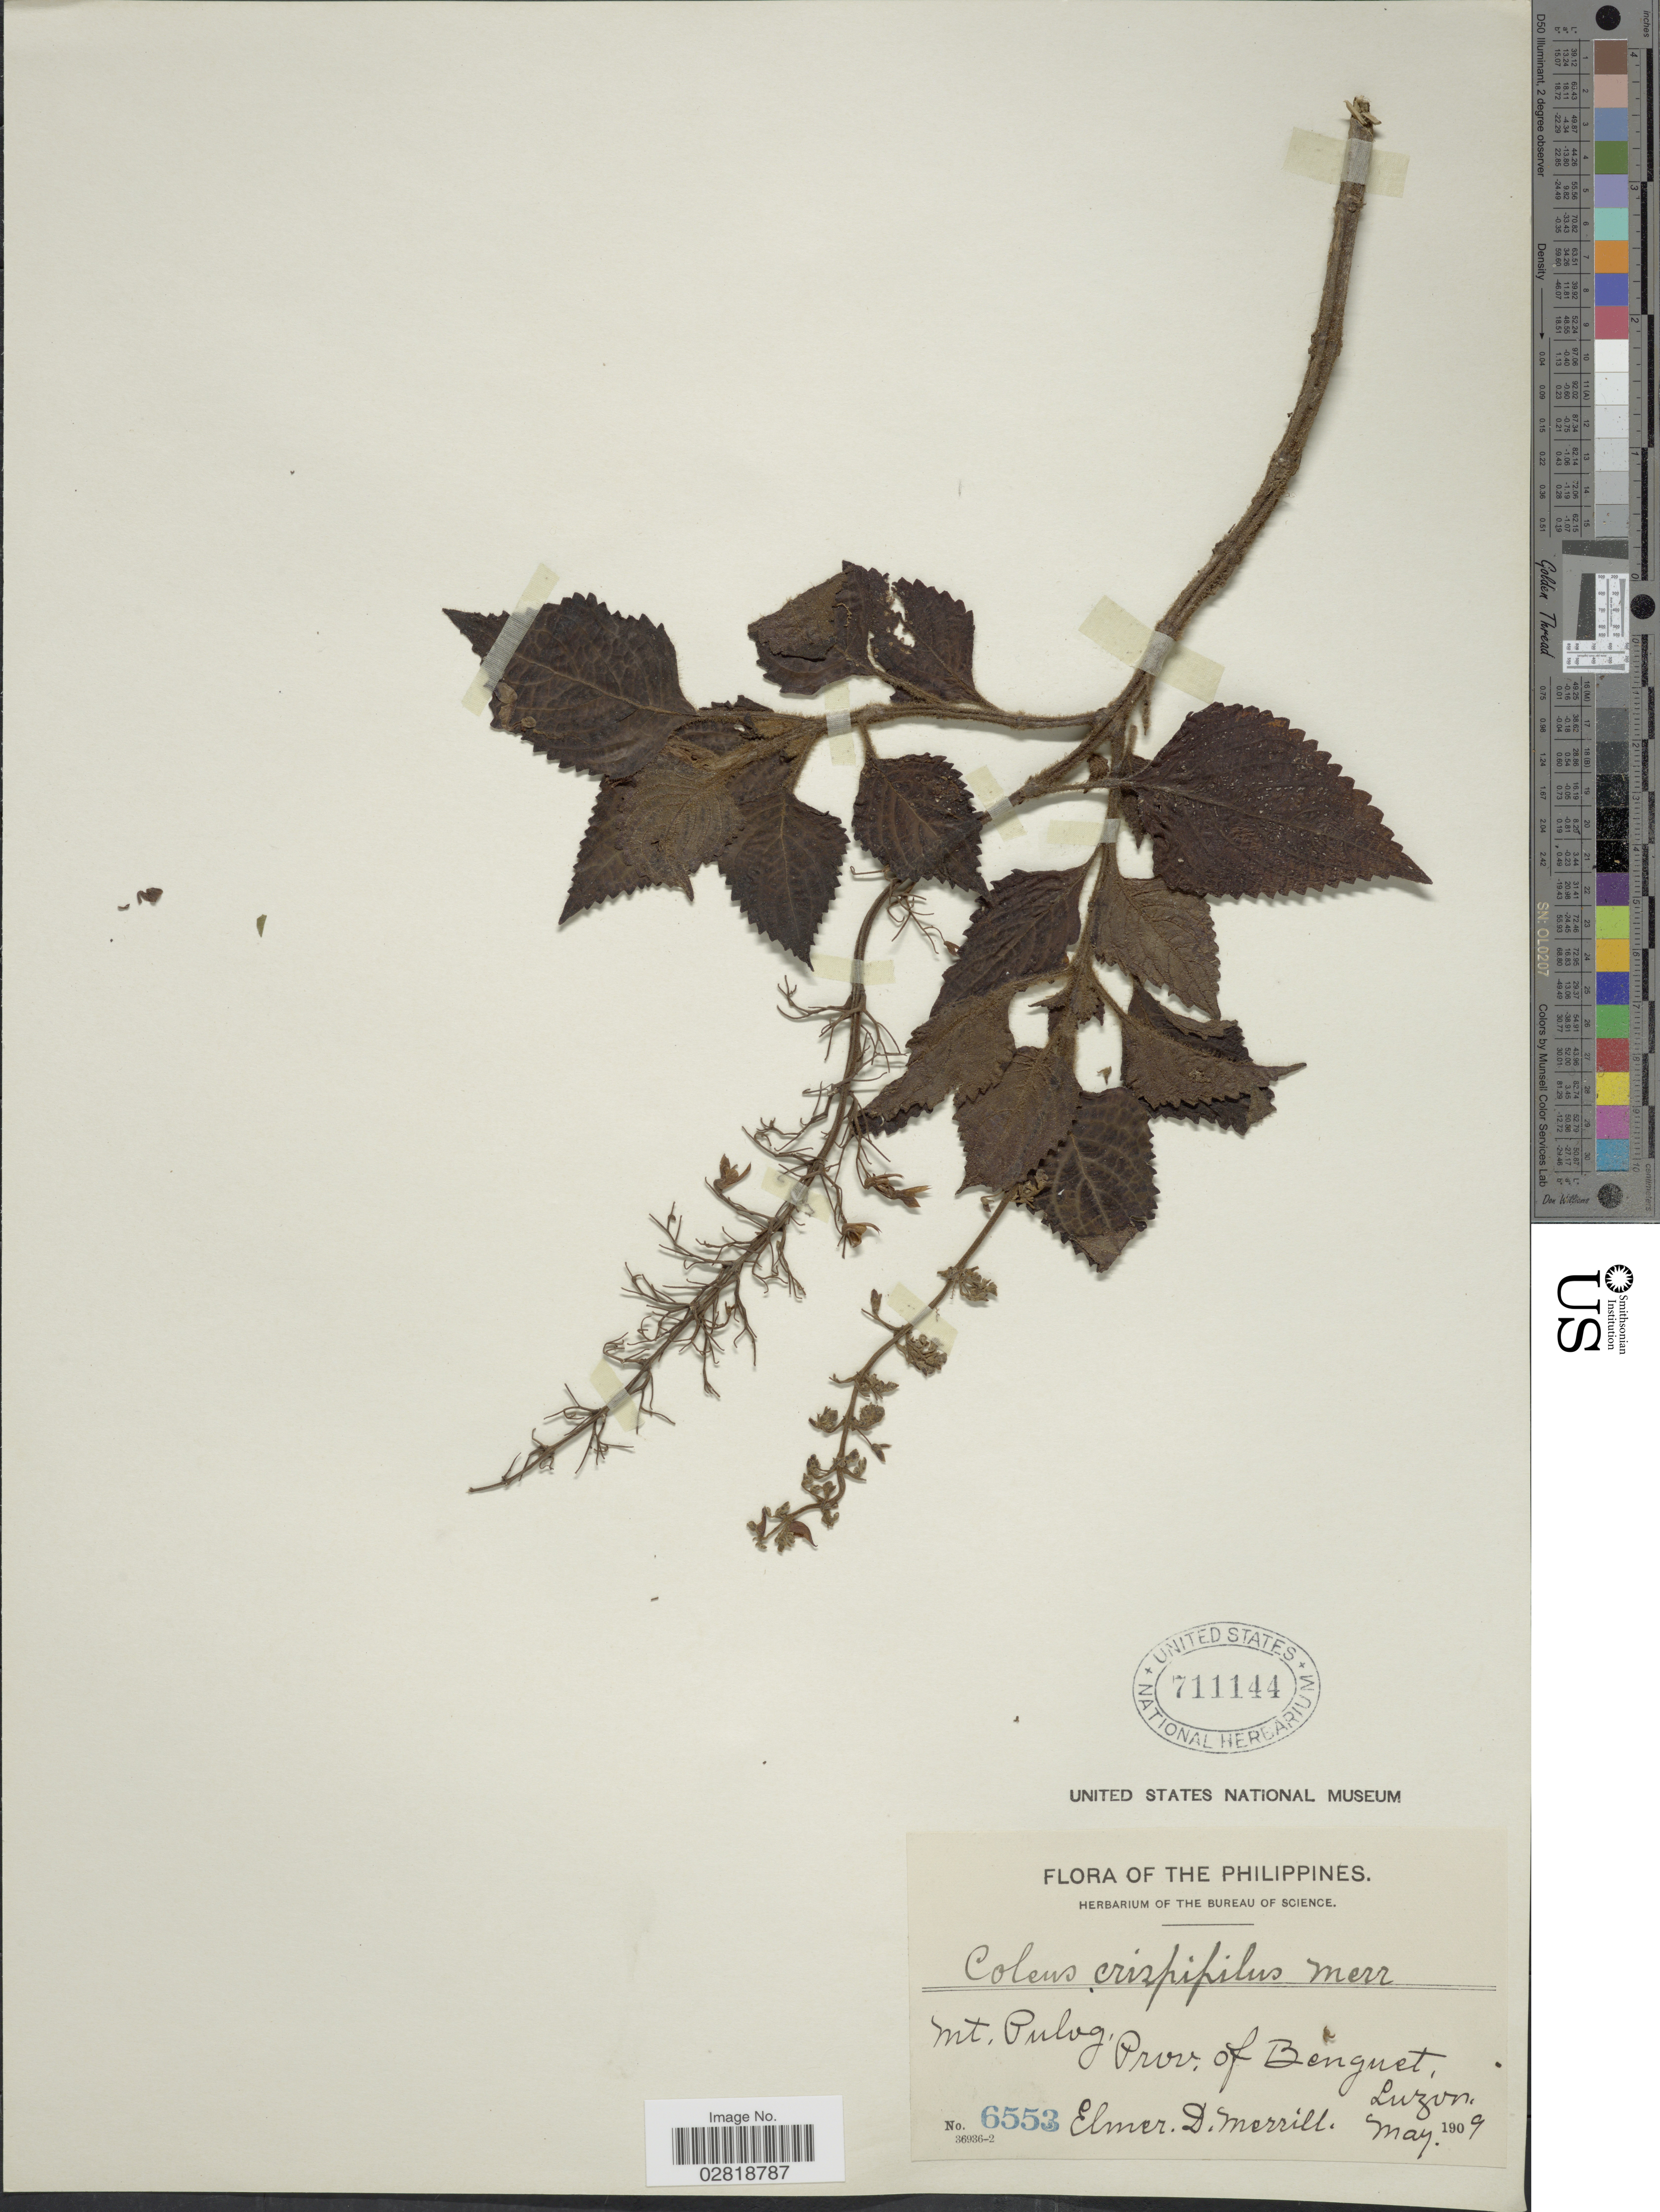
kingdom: Plantae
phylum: Tracheophyta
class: Magnoliopsida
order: Lamiales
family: Lamiaceae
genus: Plectranthus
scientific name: Plectranthus scutellarioides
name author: (L.) R. Br.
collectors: E. D. Merrill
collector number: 6553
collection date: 1909-05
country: Philippines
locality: Mt. Pulog. Prov. of Benguet. Luzon.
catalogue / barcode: US 711144